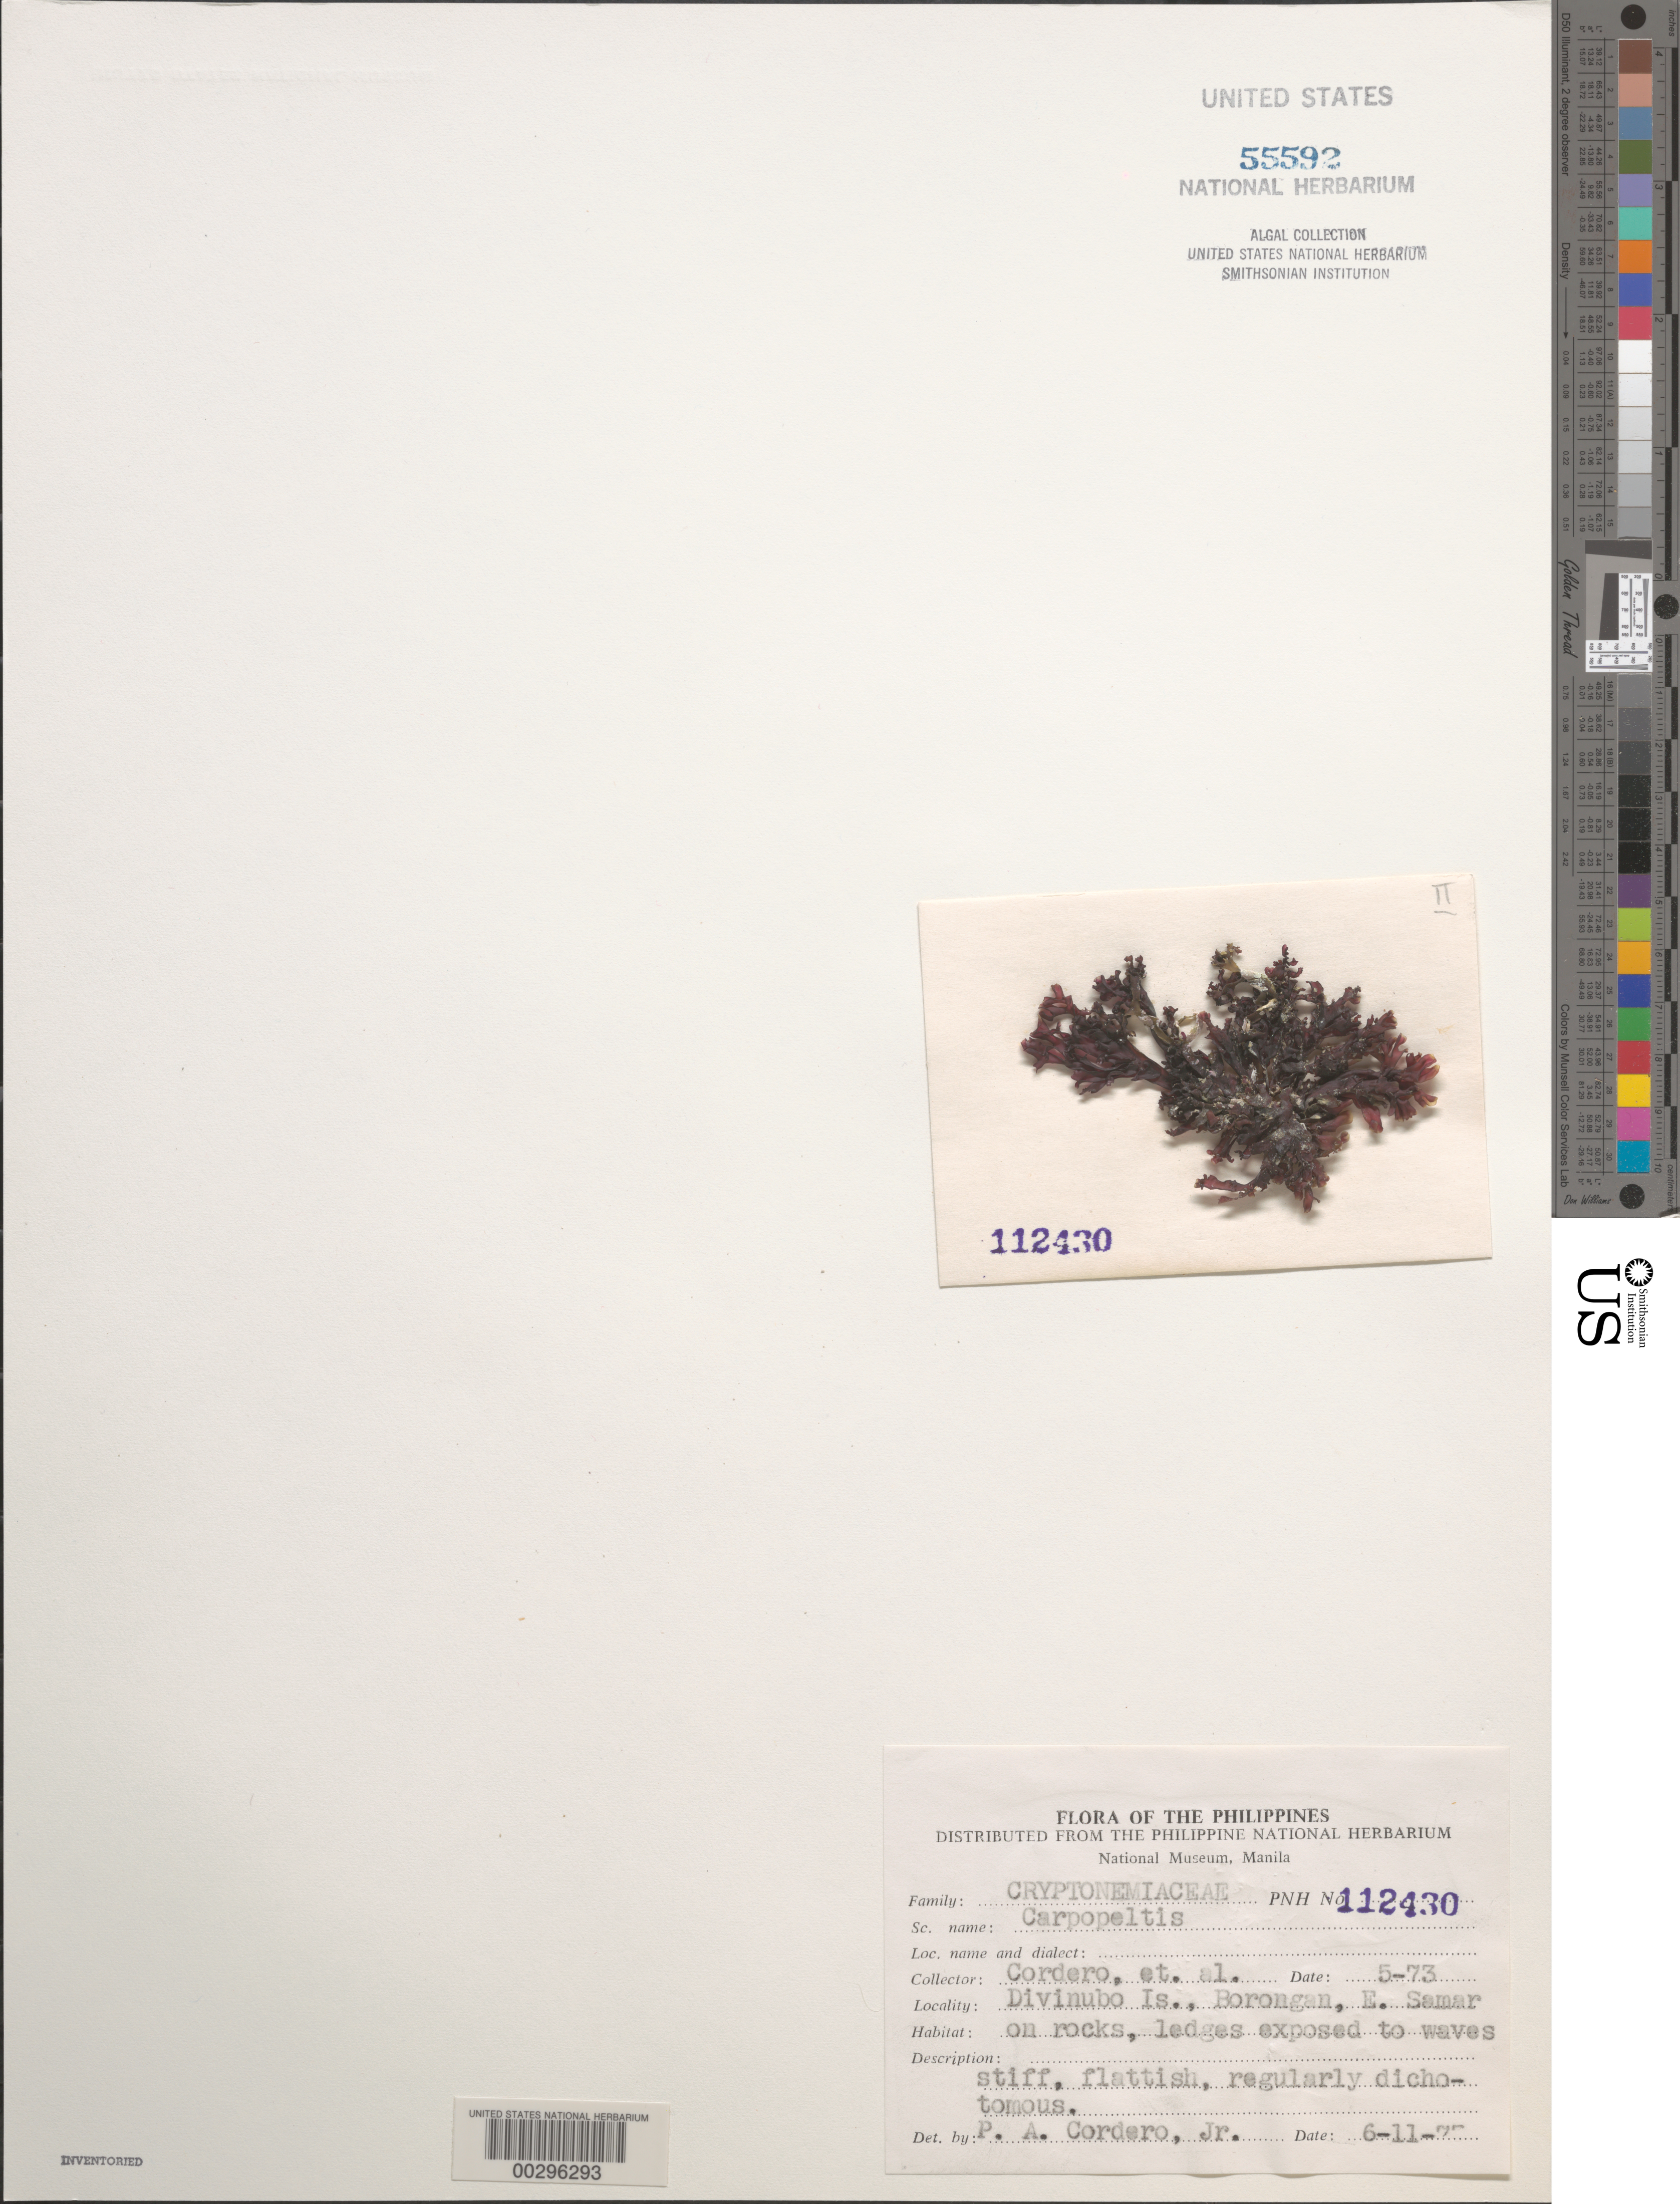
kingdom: Plantae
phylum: Rhodophyta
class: Florideophyceae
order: Halymeniales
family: Halymeniaceae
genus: Carpopeltis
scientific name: Carpopeltis sp.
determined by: Cordero, P. A., Jr.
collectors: P. A. Cordero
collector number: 112430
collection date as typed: May 1973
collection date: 1973-05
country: Philippines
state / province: Eastern Visayas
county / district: Eastern Samar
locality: Divinubo island, borongan, east samar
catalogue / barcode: US 55592